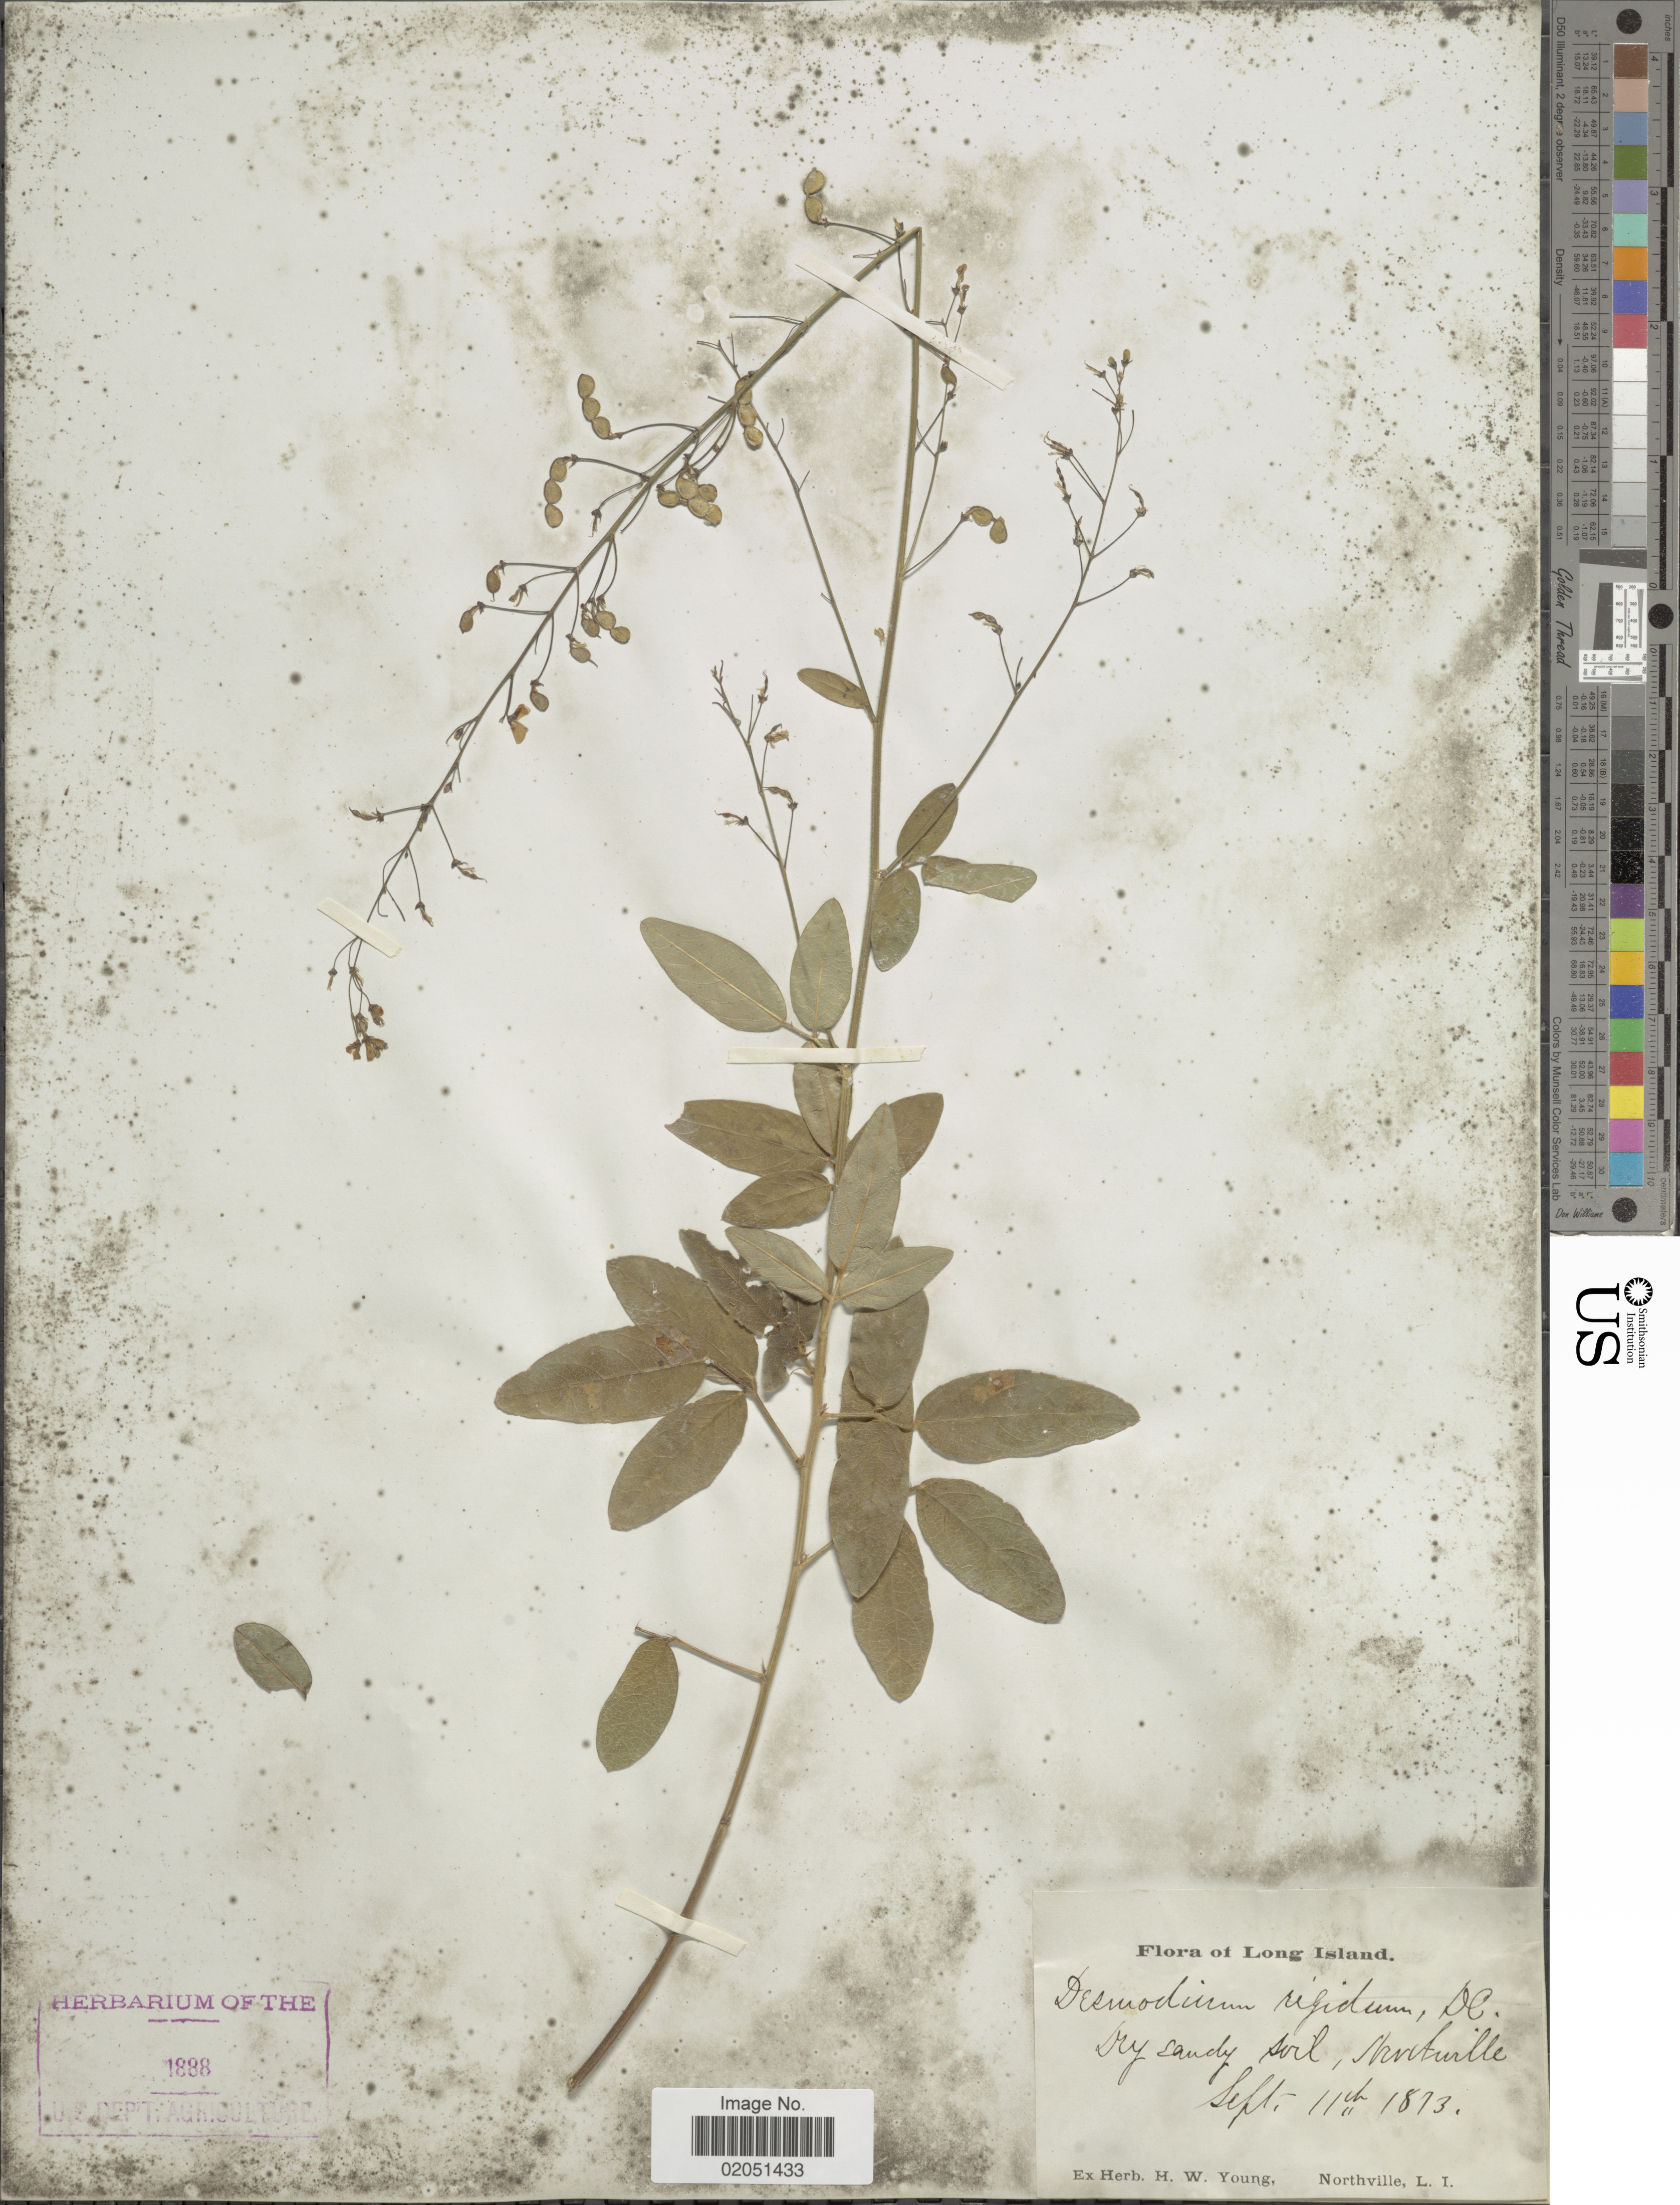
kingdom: Plantae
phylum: Tracheophyta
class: Magnoliopsida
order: Fabales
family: Fabaceae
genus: Desmodium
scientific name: Desmodium rigidum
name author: (Elliott) DC.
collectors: ex herb. H.W. Young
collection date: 1873-09-11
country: United States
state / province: New York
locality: Long Island, Northville